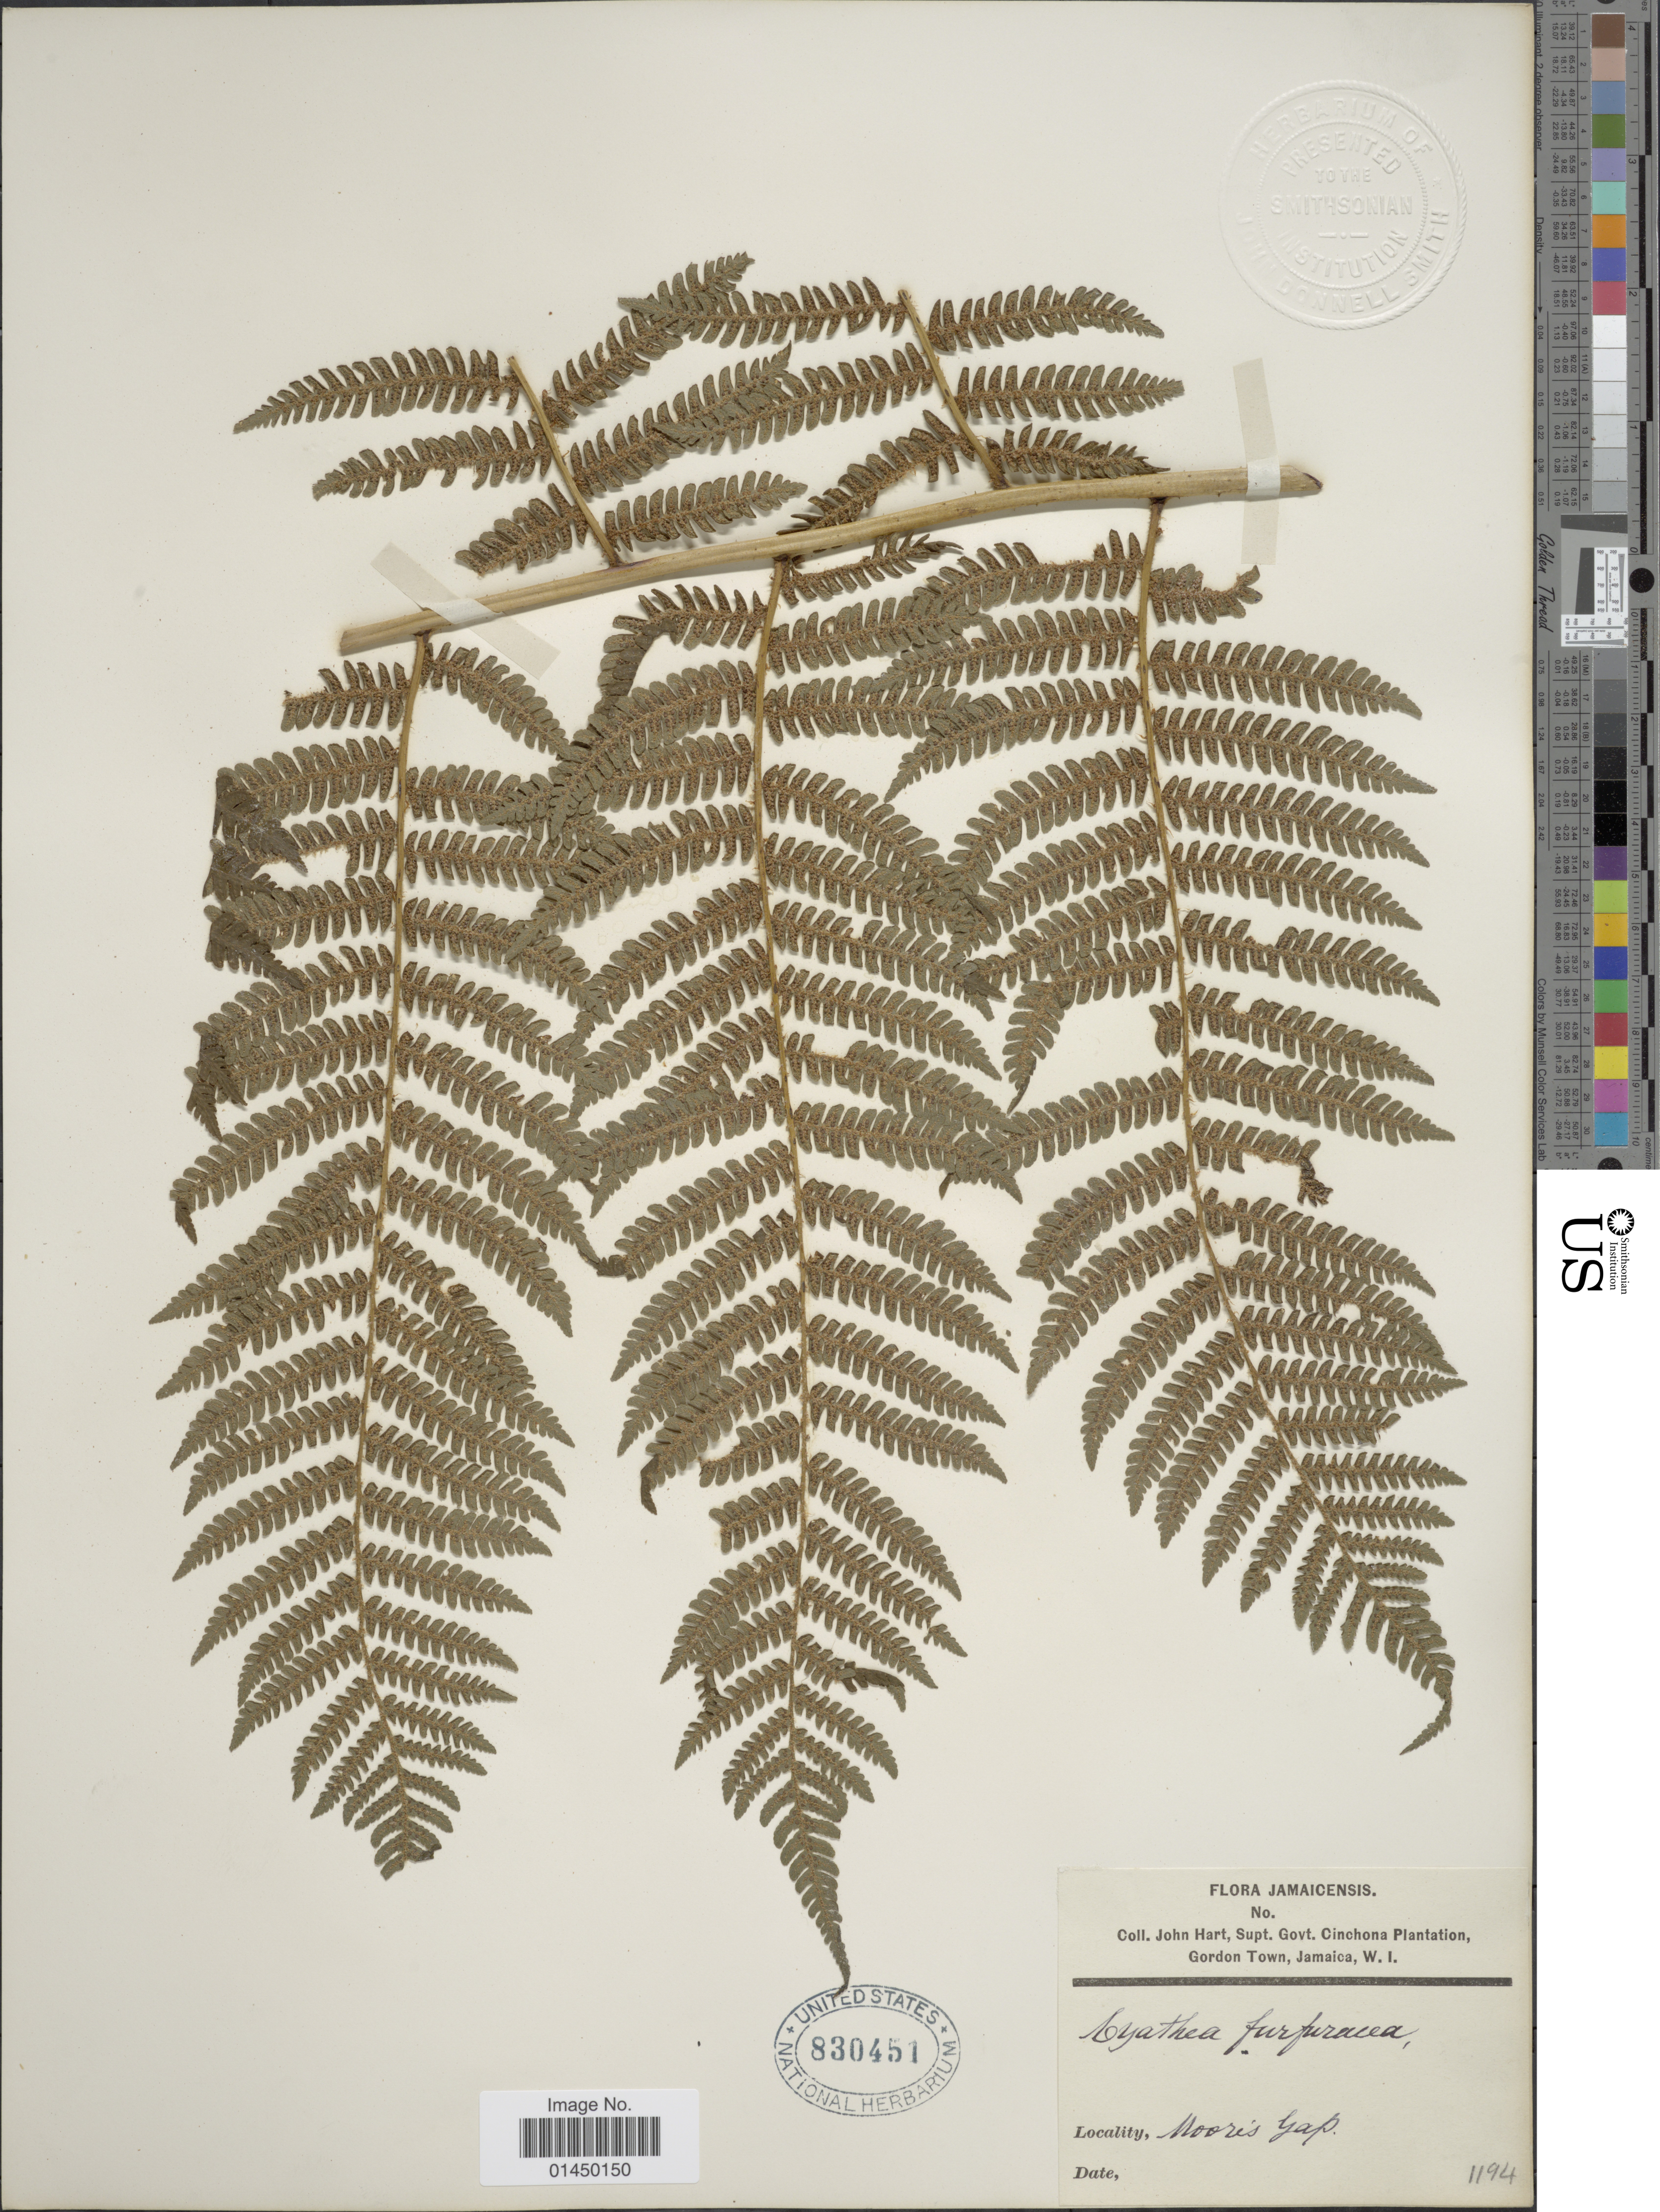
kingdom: Plantae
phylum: Tracheophyta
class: Polypodiopsida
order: Cyatheales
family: Cyatheaceae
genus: Cyathea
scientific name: Cyathea furfuracea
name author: Christ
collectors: J. H. Hart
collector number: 1194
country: Jamaica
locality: Mooris Gap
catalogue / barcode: US 830451